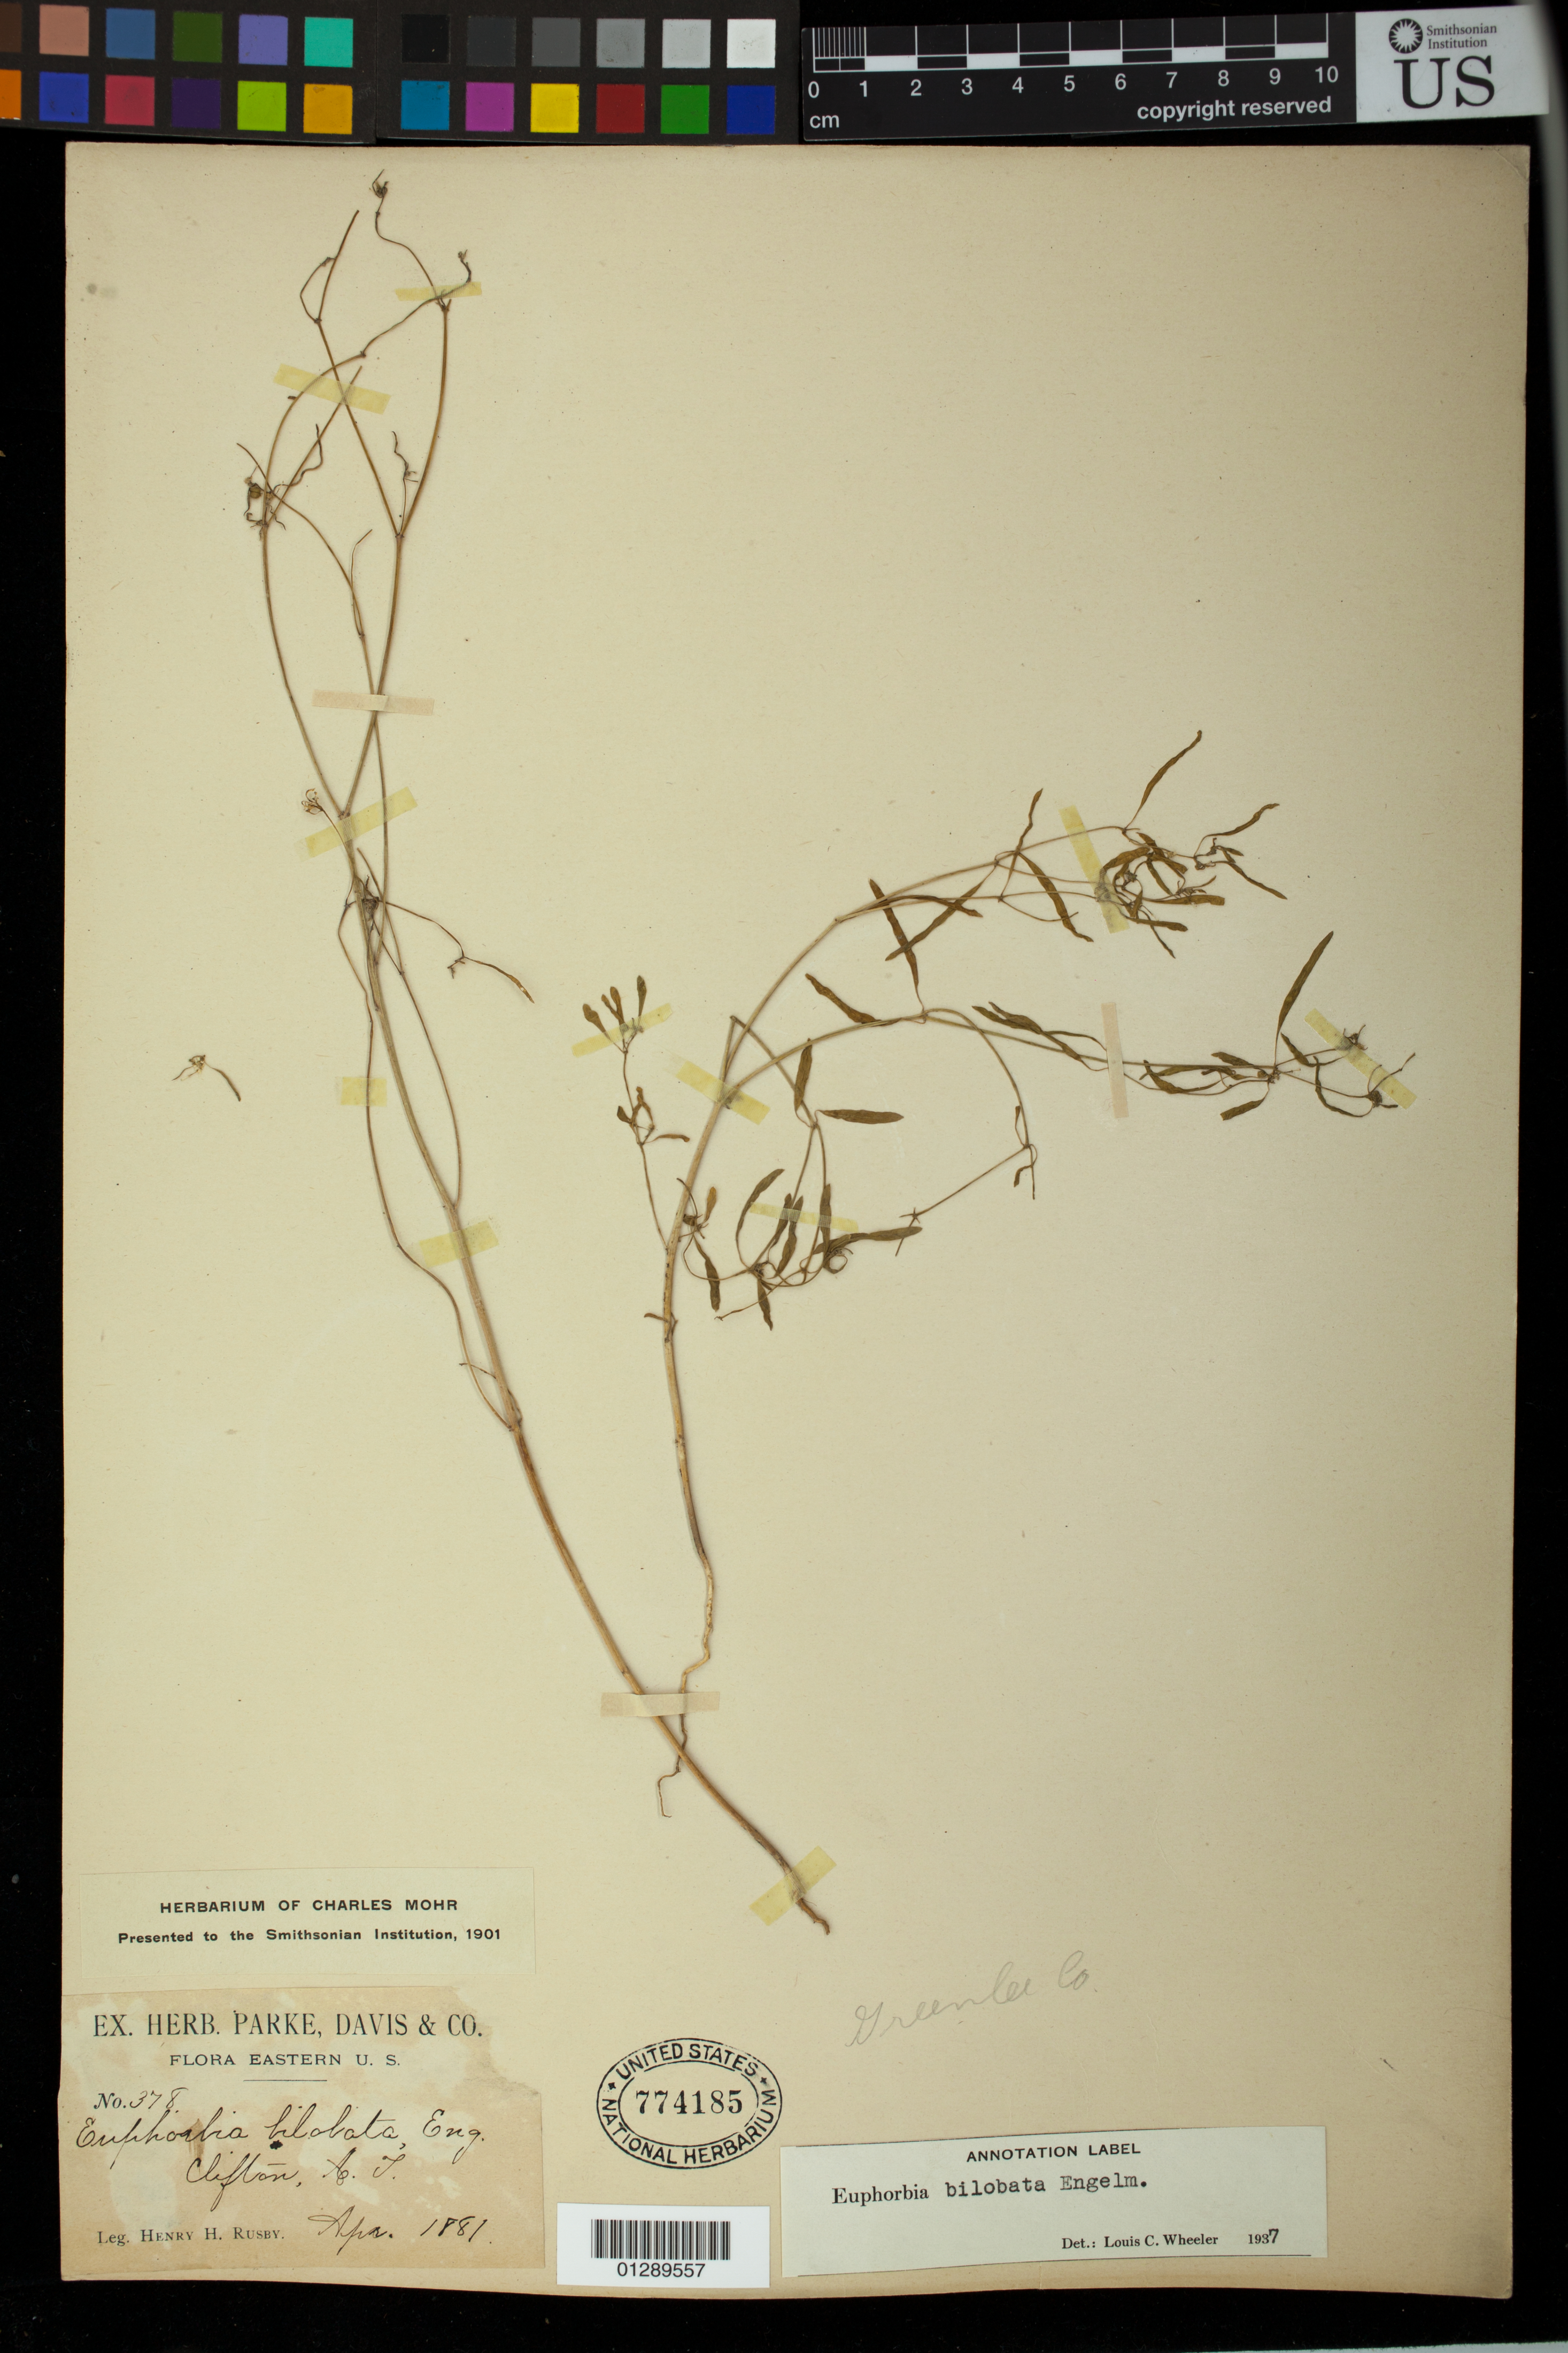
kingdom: Plantae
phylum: Tracheophyta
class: Magnoliopsida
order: Malpighiales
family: Euphorbiaceae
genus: Euphorbia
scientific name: Euphorbia bilobata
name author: Engelm. in Emory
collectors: H. H. Rusby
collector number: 378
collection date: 1881-04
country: United States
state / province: New Jersey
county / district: Passaic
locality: Clifton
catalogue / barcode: US 774185